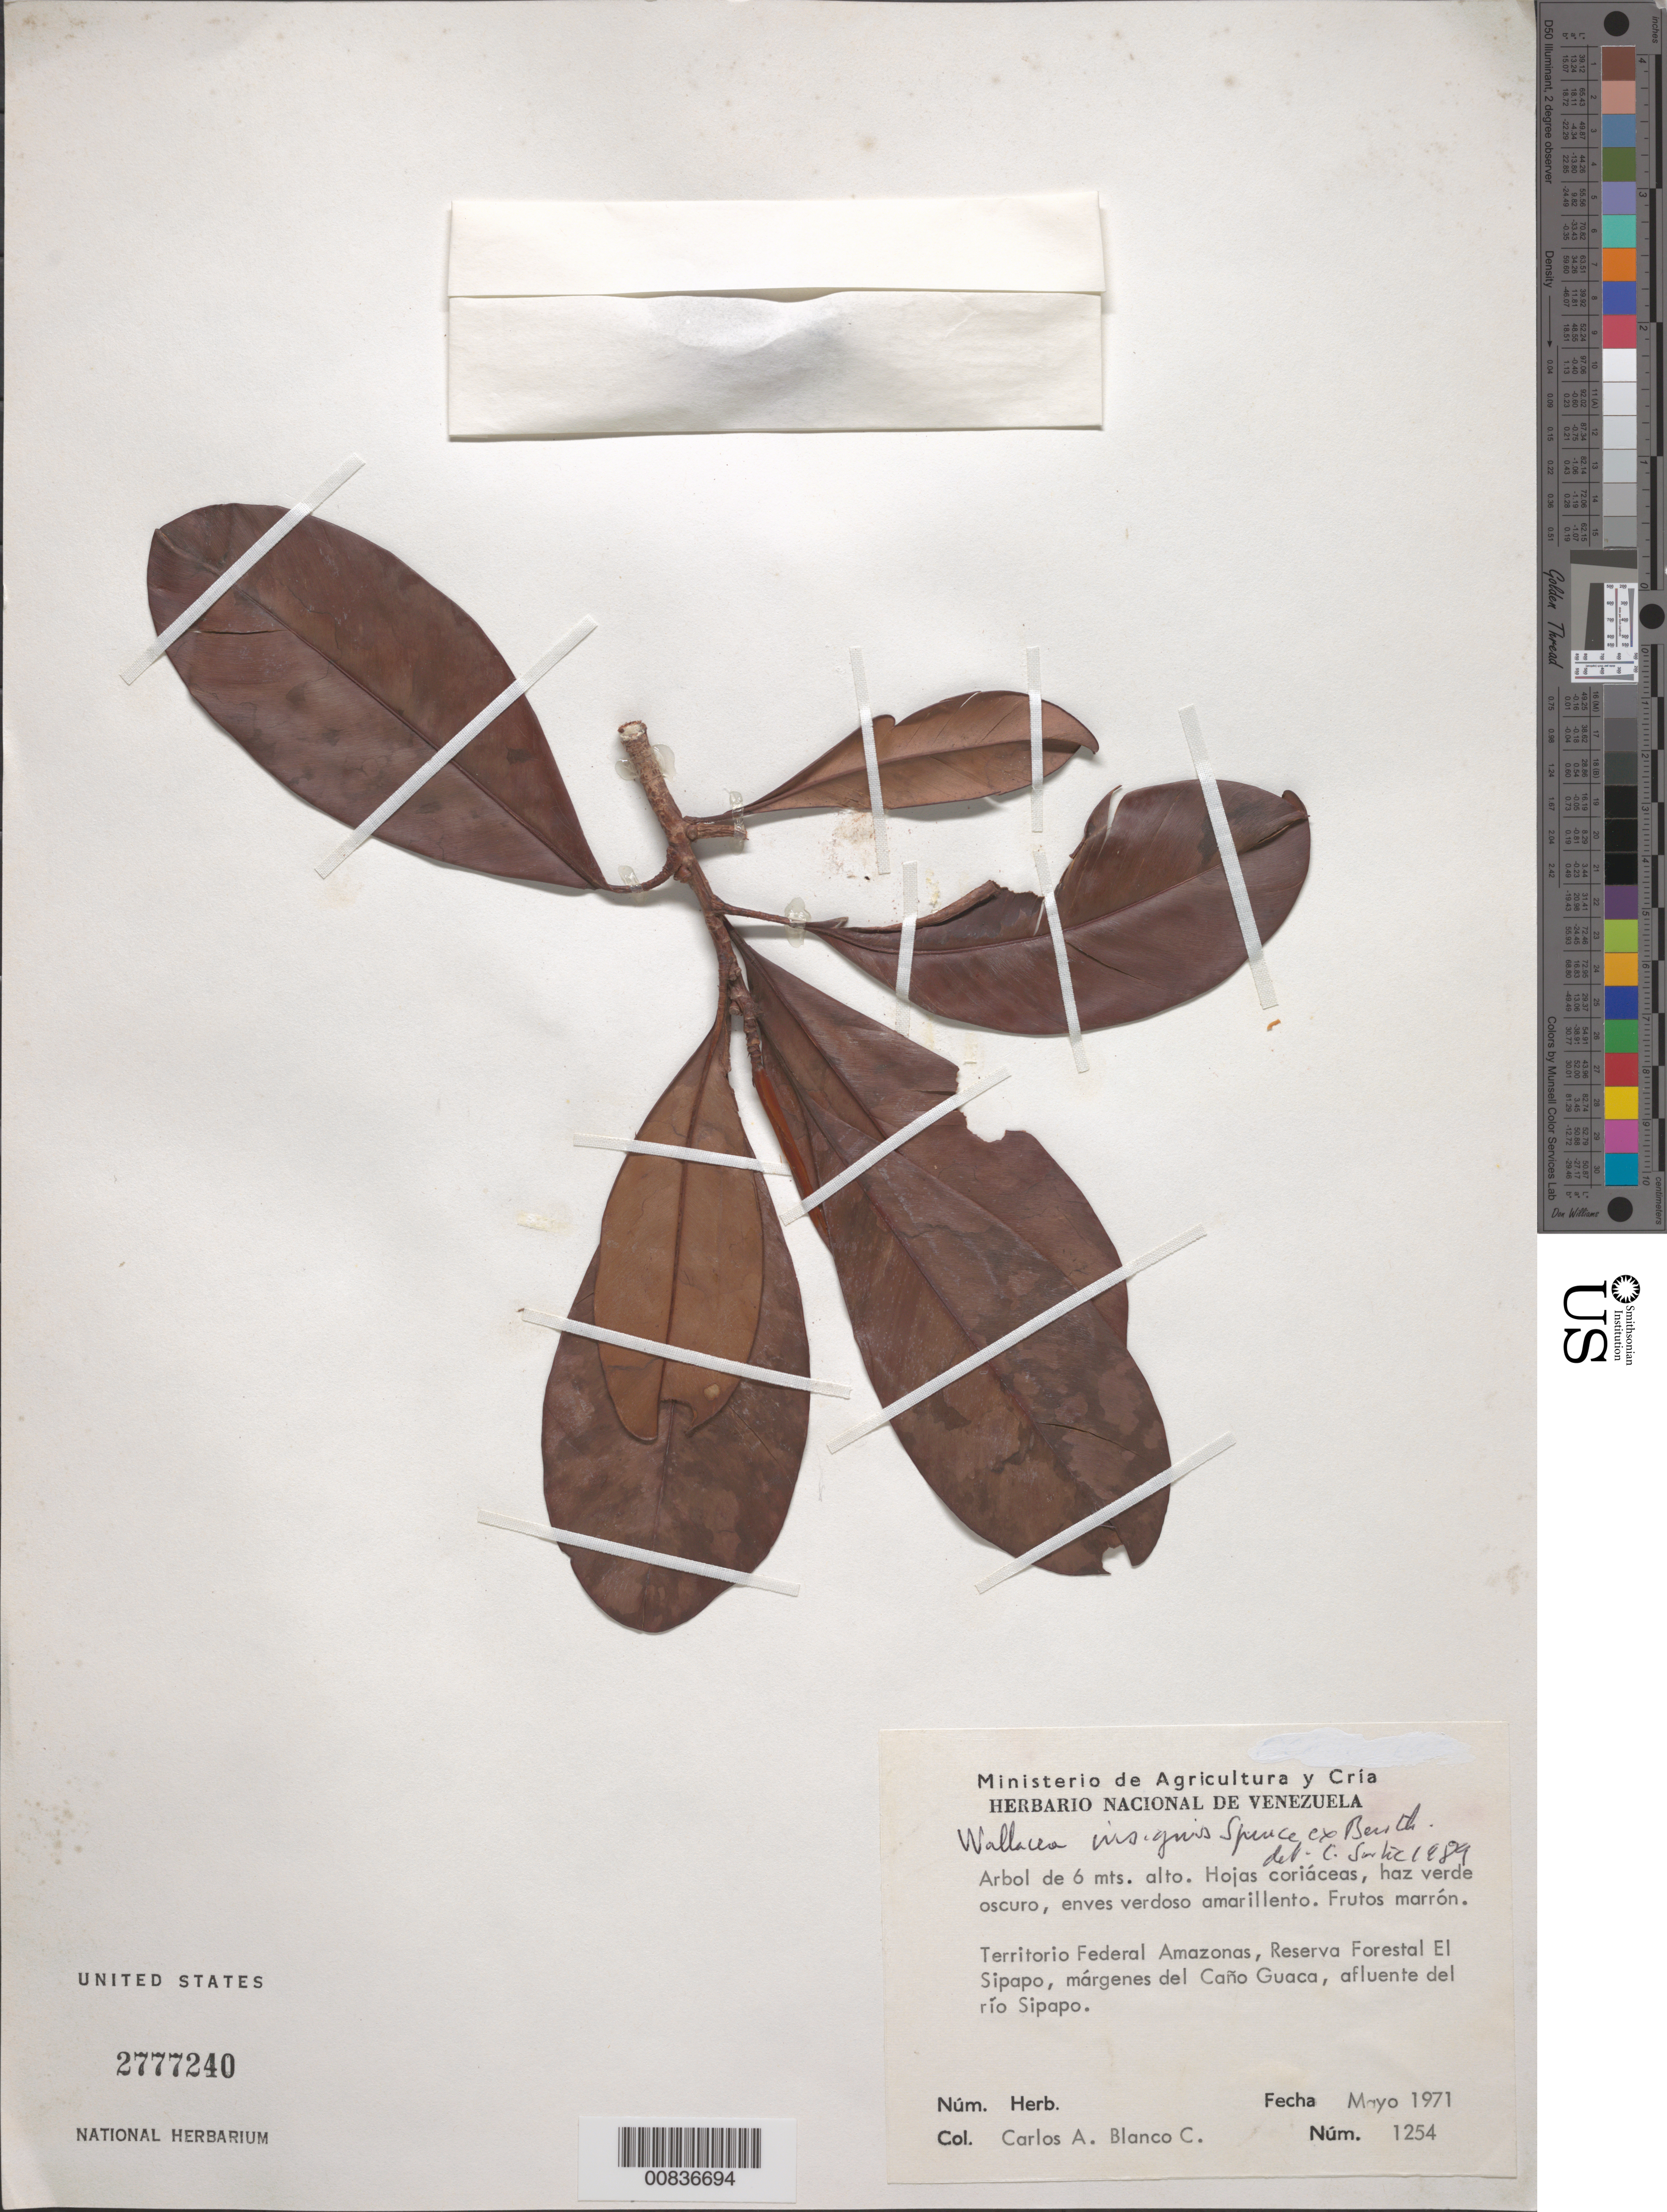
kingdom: Plantae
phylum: Tracheophyta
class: Magnoliopsida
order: Malpighiales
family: Ochnaceae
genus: Wallacea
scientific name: Wallacea insignis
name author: Spruce ex Benth. & Hook. f.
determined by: Sastre, C. H. L.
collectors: C. A. Blanco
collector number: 1254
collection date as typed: May-71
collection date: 1971-05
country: Venezuela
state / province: Amazonas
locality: Reserva Forestal El Sipapo, Caño Guaca, affluente del Río Sipapo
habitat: Edge of caño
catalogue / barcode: US 2777240